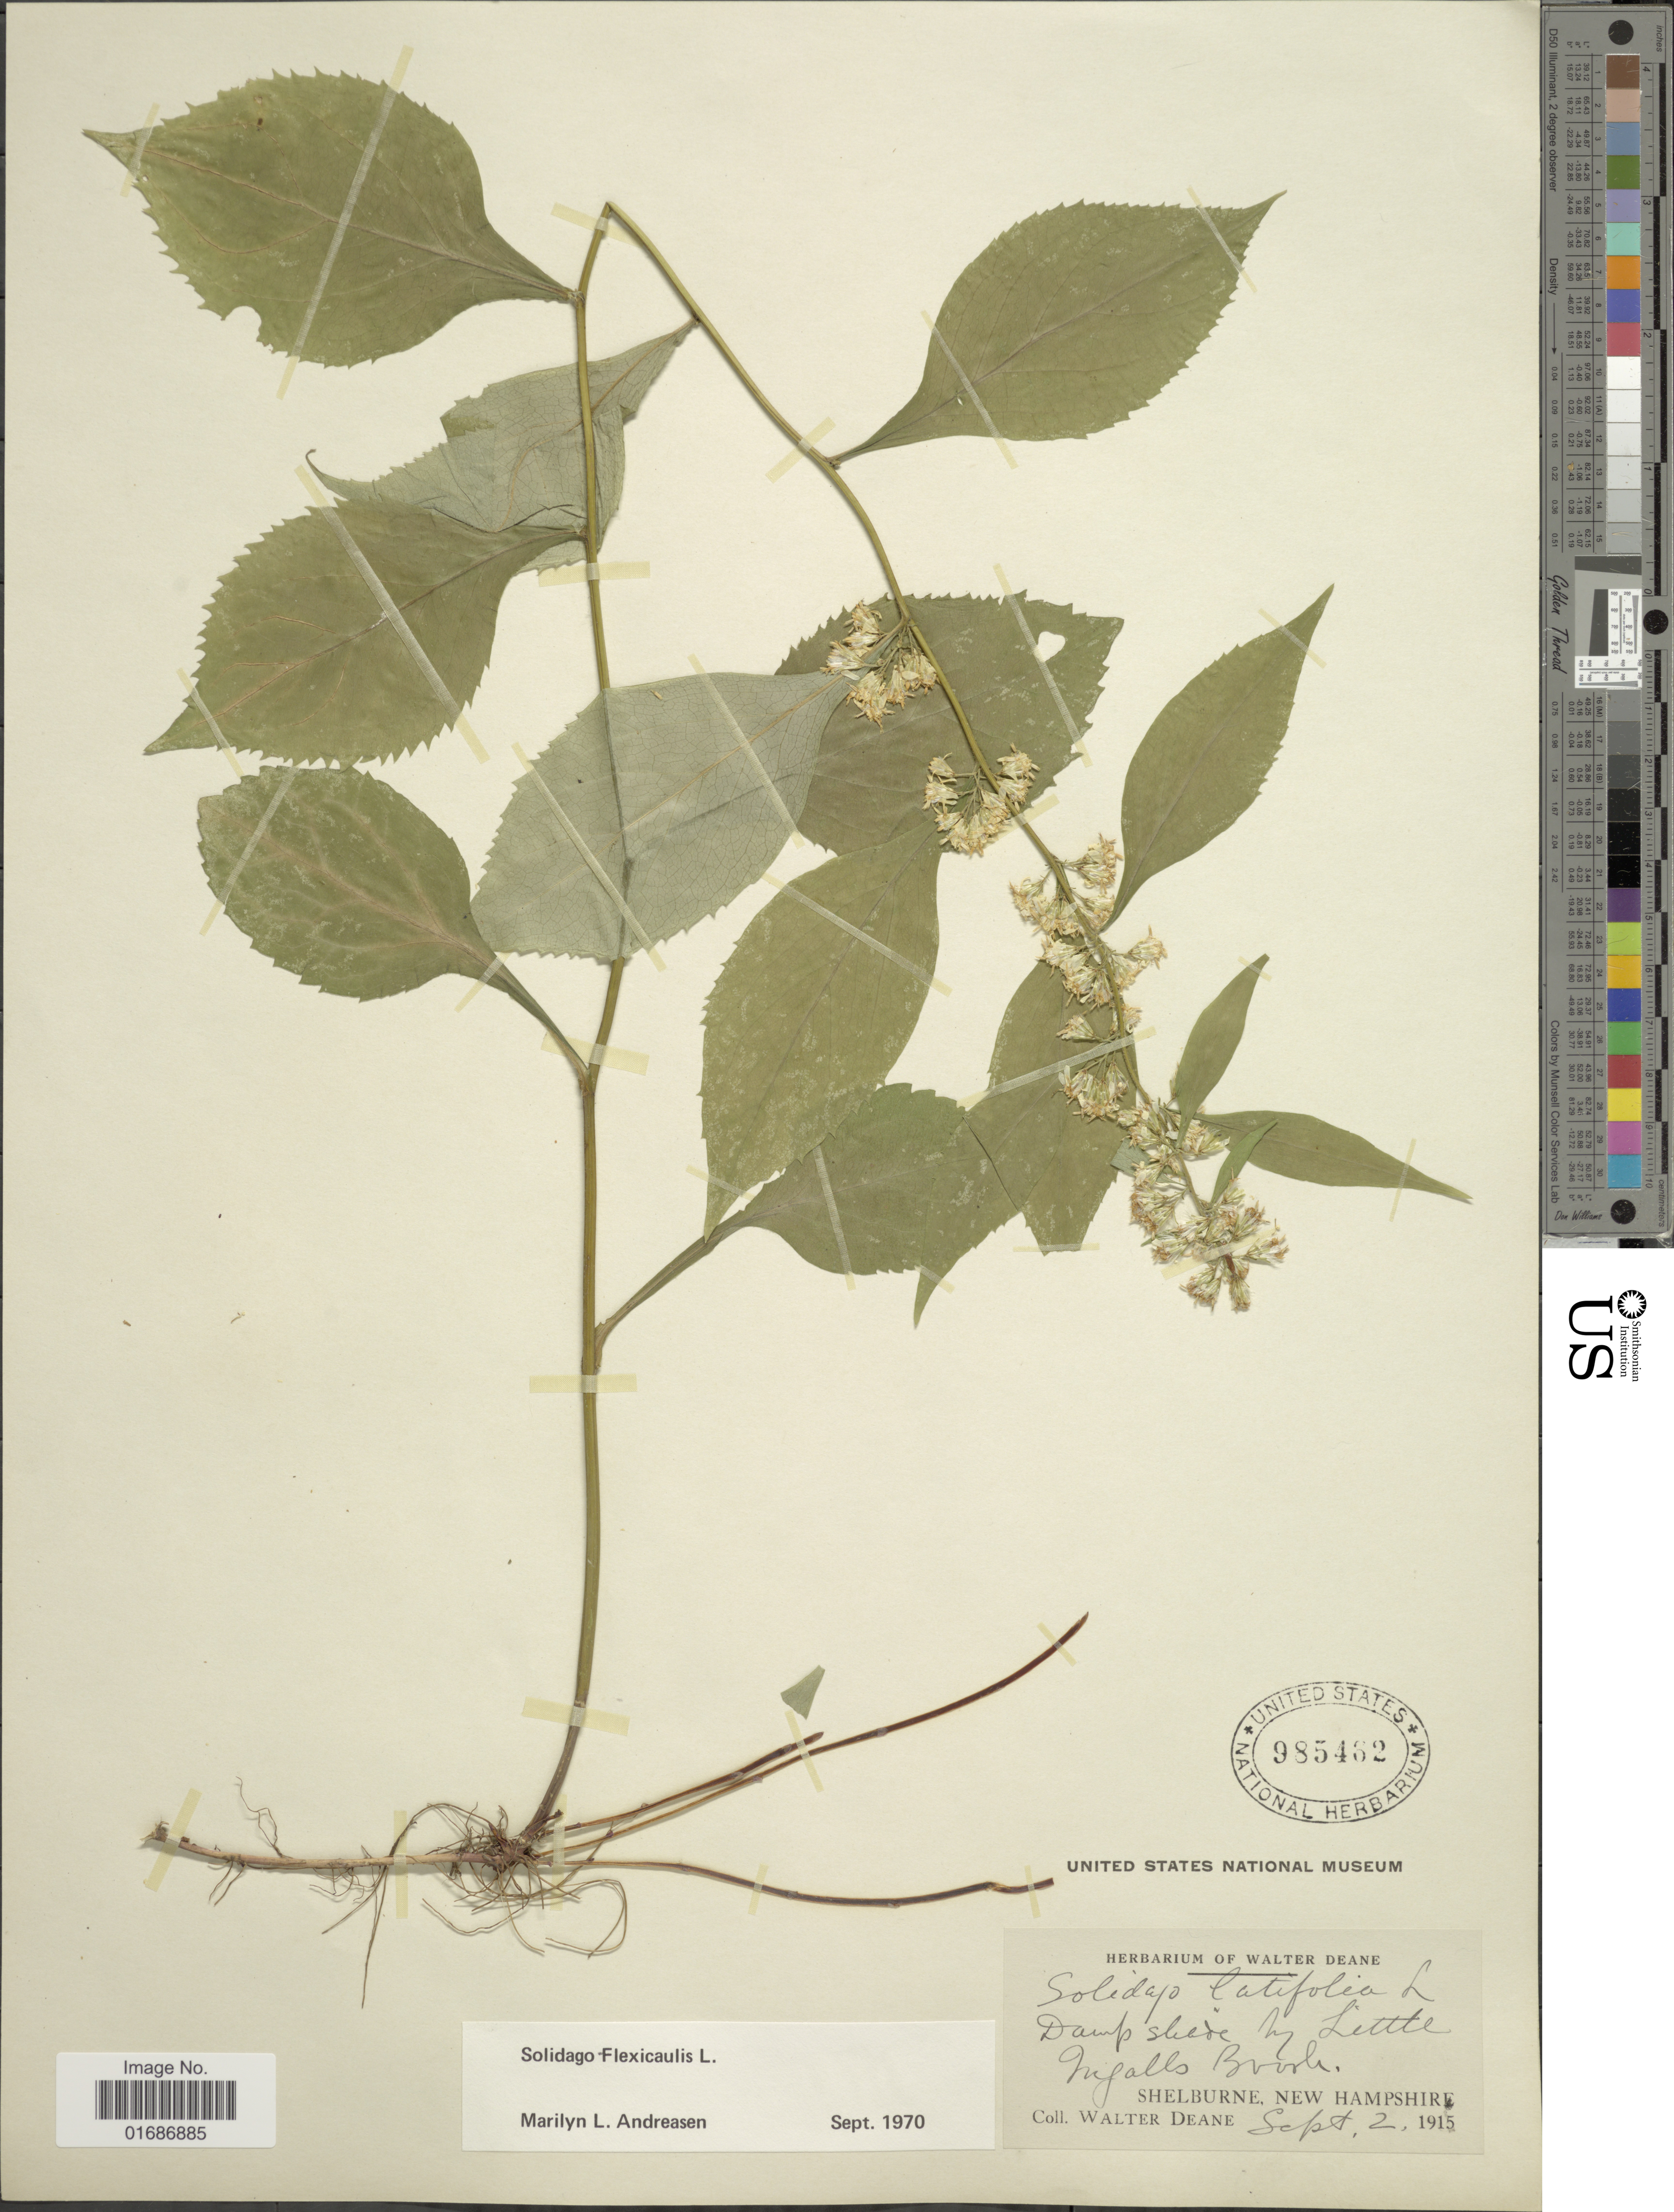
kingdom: Plantae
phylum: Tracheophyta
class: Magnoliopsida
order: Asterales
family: Asteraceae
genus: Solidago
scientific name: Solidago flexicaulis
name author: L.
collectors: W. Deane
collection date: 1915-09-02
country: United States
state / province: New Hampshire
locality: Damp slide by Little Ingalls Brook, Shelburne, New Hampshire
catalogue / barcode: US 985462